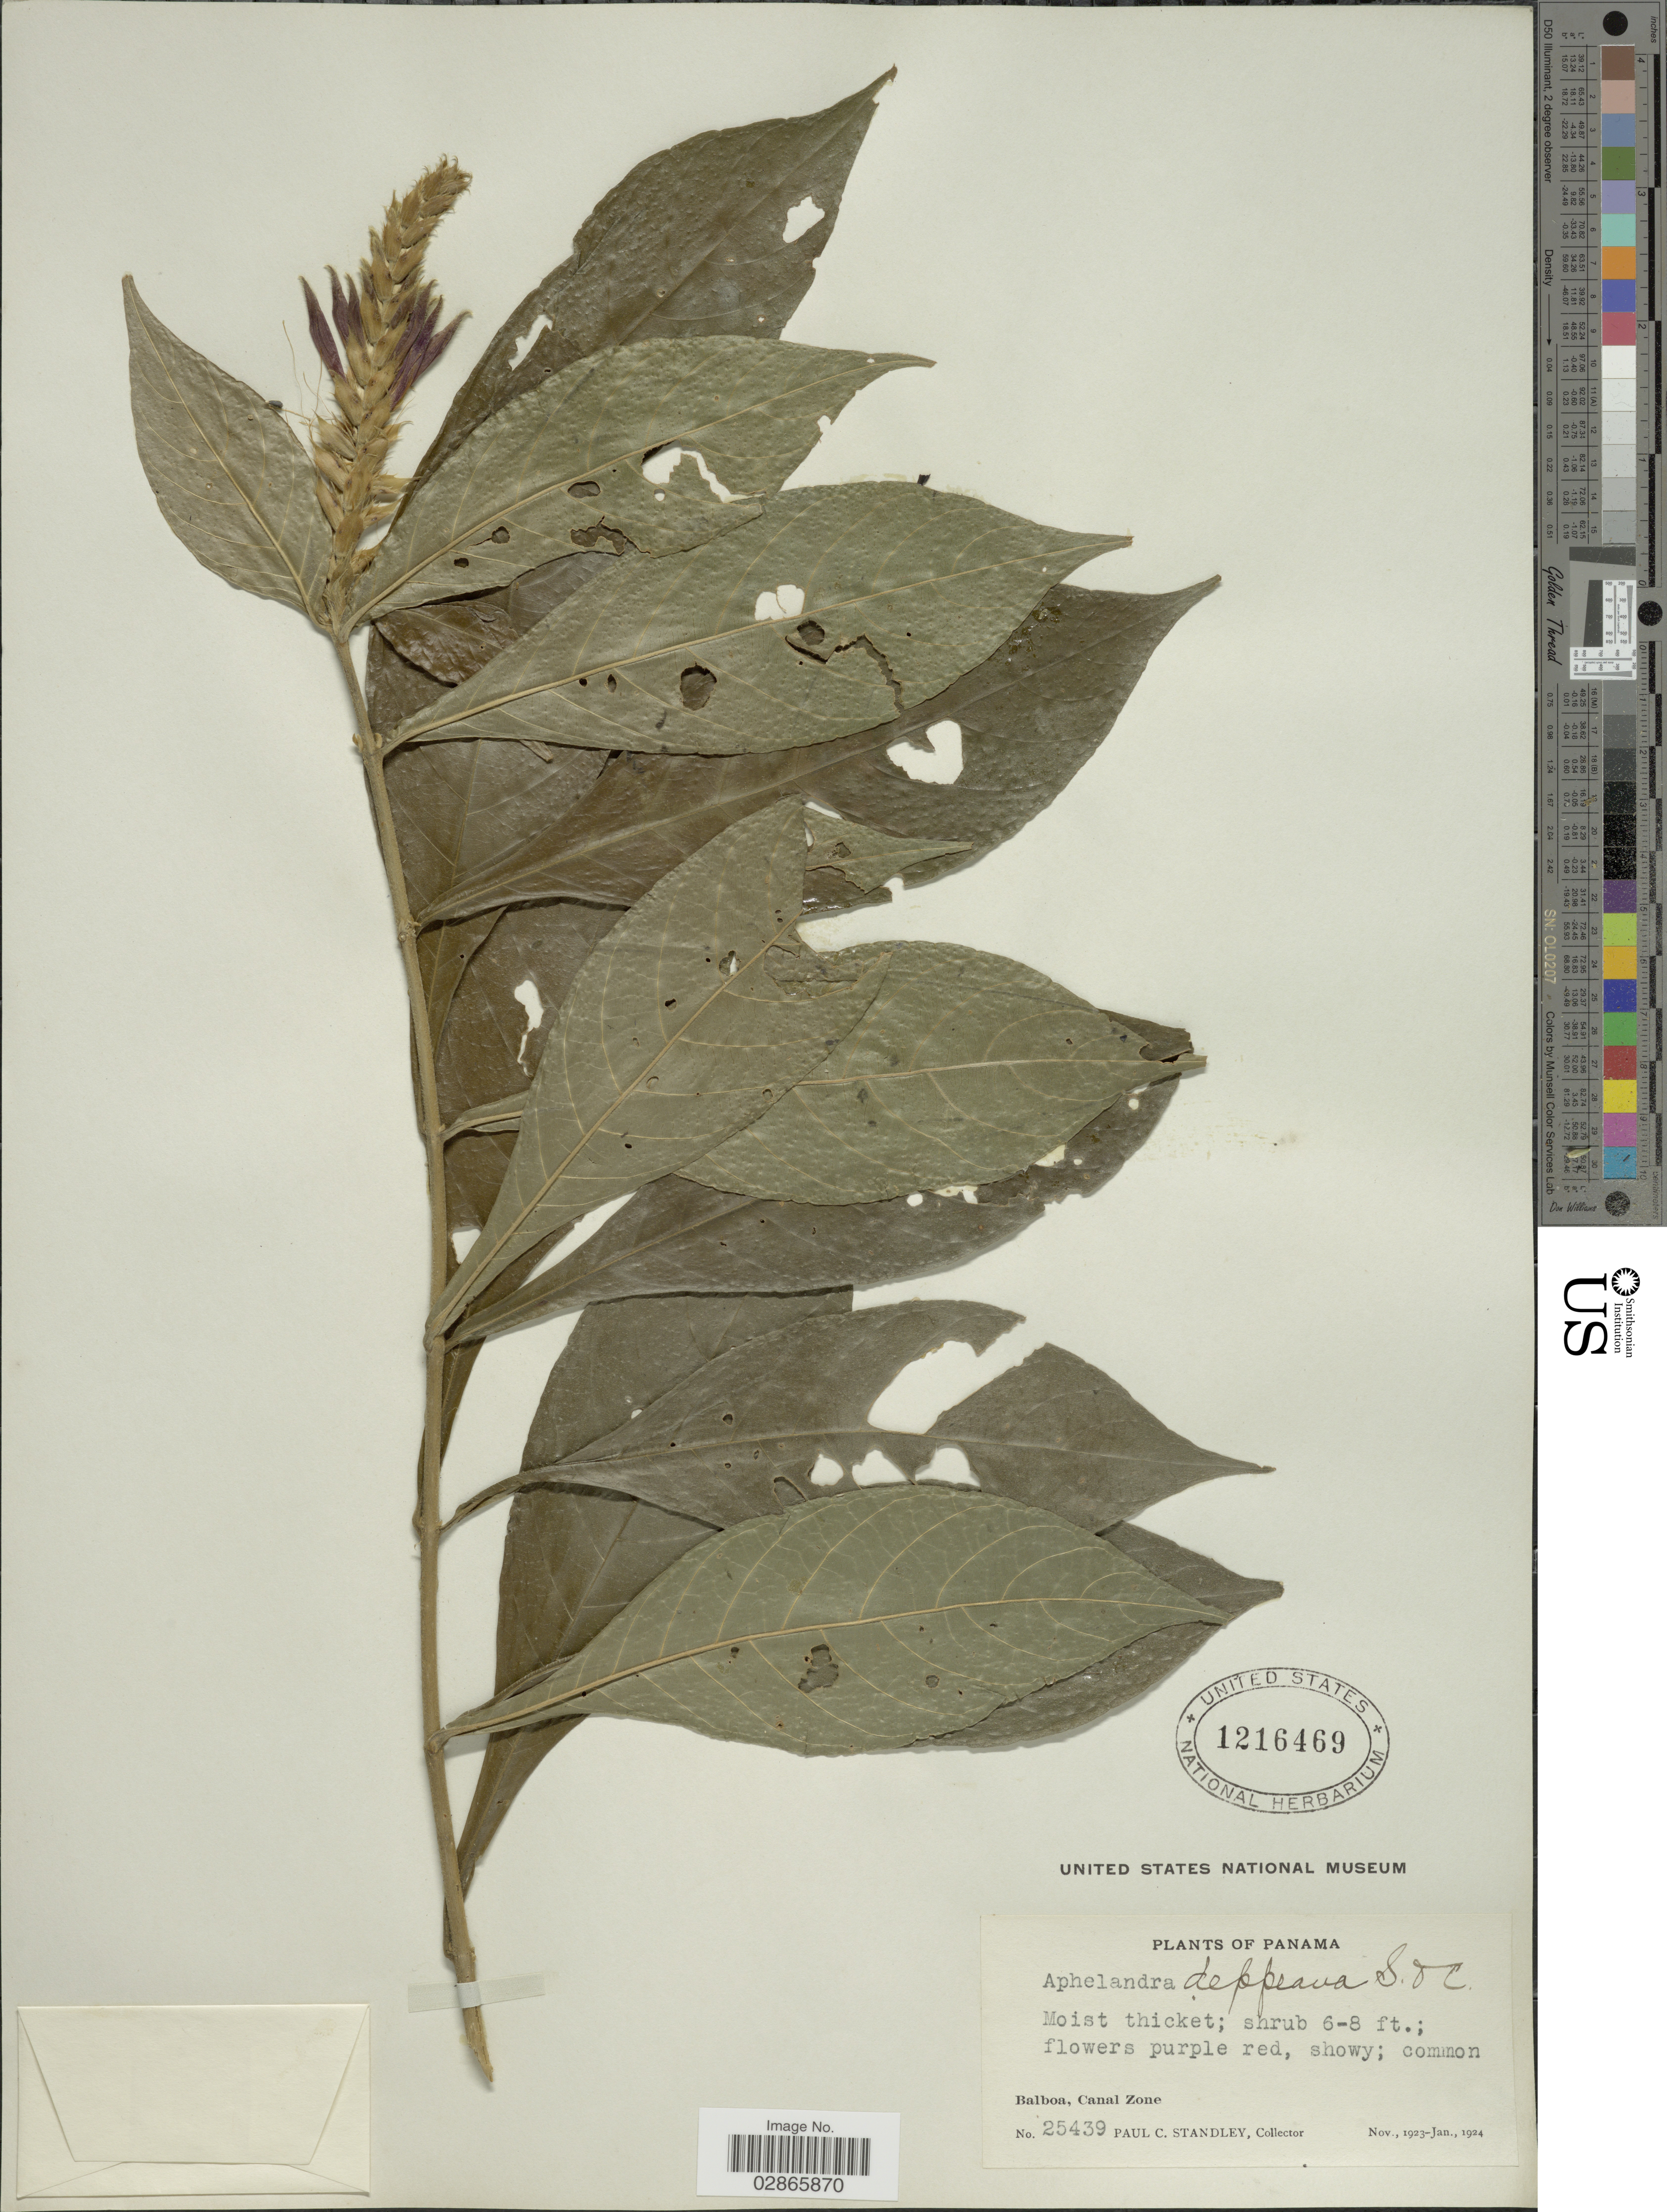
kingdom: Plantae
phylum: Tracheophyta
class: Magnoliopsida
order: Lamiales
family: Acanthaceae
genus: Aphelandra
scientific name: Aphelandra deppeana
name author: Schltdl. & Cham.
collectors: P. C. Standley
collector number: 25439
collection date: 1923-11/1924-01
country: Panama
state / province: Colón / Panamá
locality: Balboa, Canal Zone.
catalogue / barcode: US 1216469